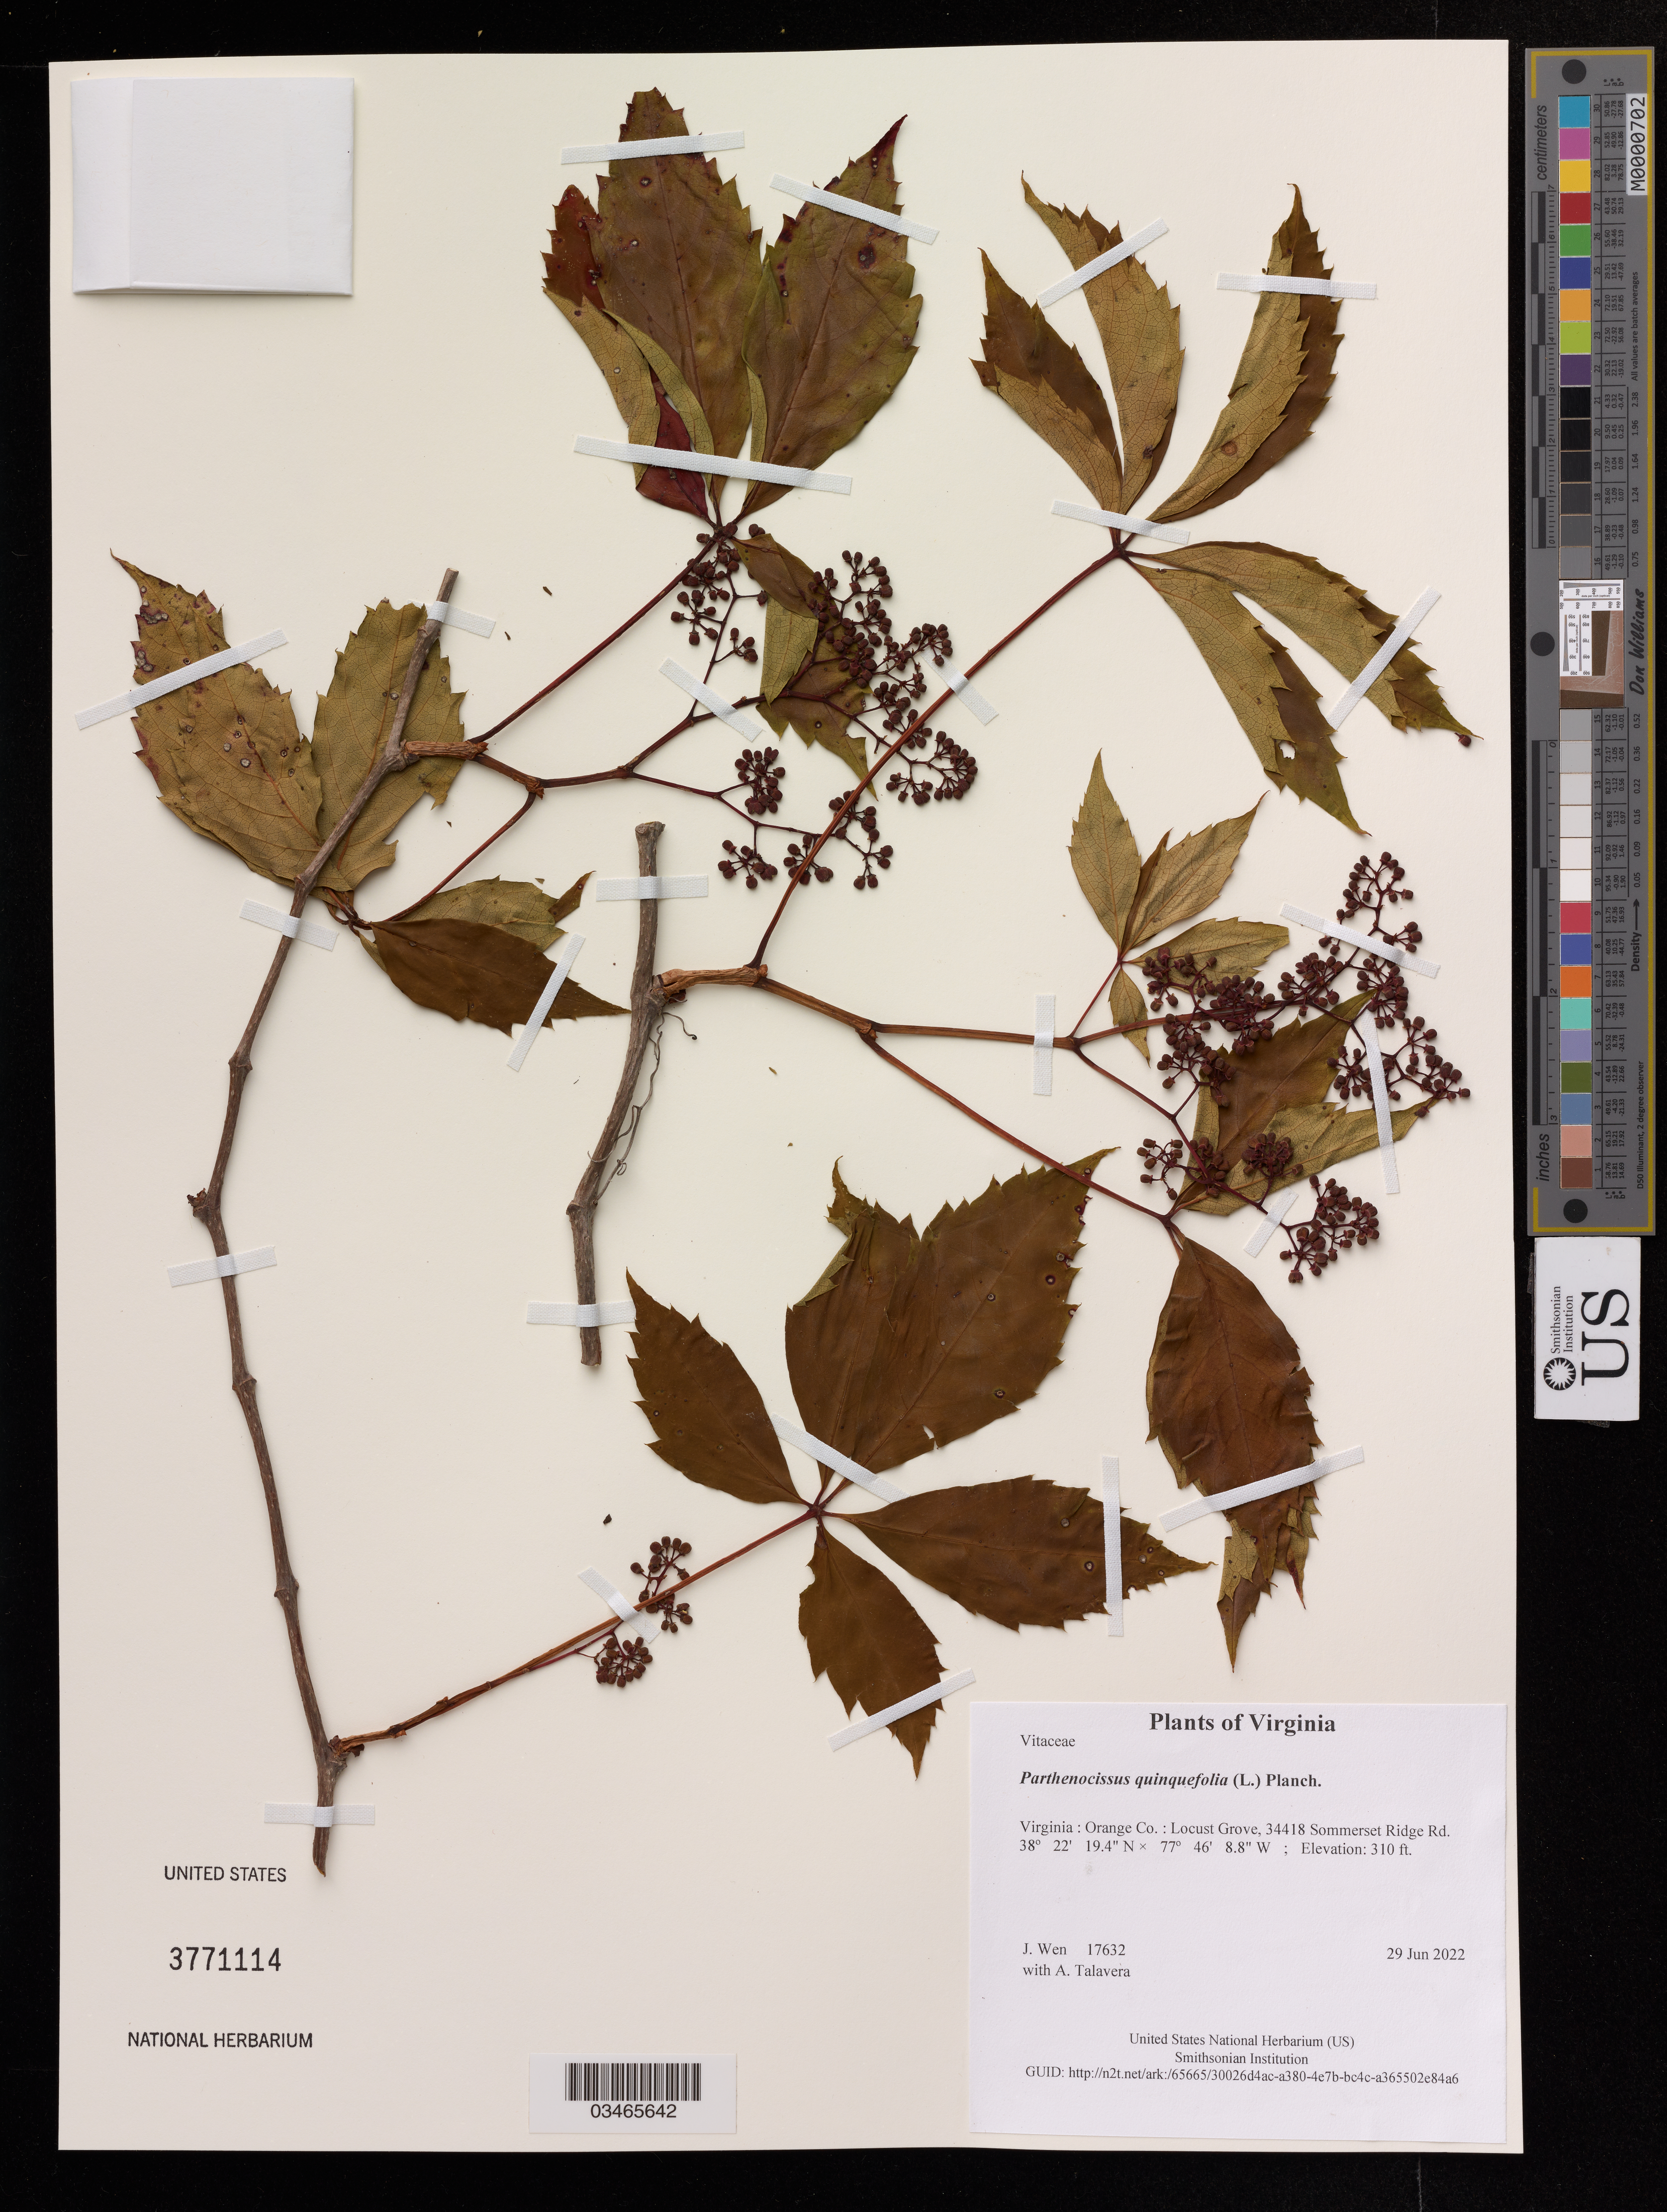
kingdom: Plantae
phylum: Tracheophyta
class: Magnoliopsida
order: Vitales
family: Vitaceae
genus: Parthenocissus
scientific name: Parthenocissus quinquefolia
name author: (L.) Planch.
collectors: J. Wen & A. Talavera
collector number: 17632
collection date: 2022-06-29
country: United States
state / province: Virginia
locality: Orange Co.: Locust Grove, 34418 Sommerset Ridge Rd.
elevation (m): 94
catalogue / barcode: US 17632